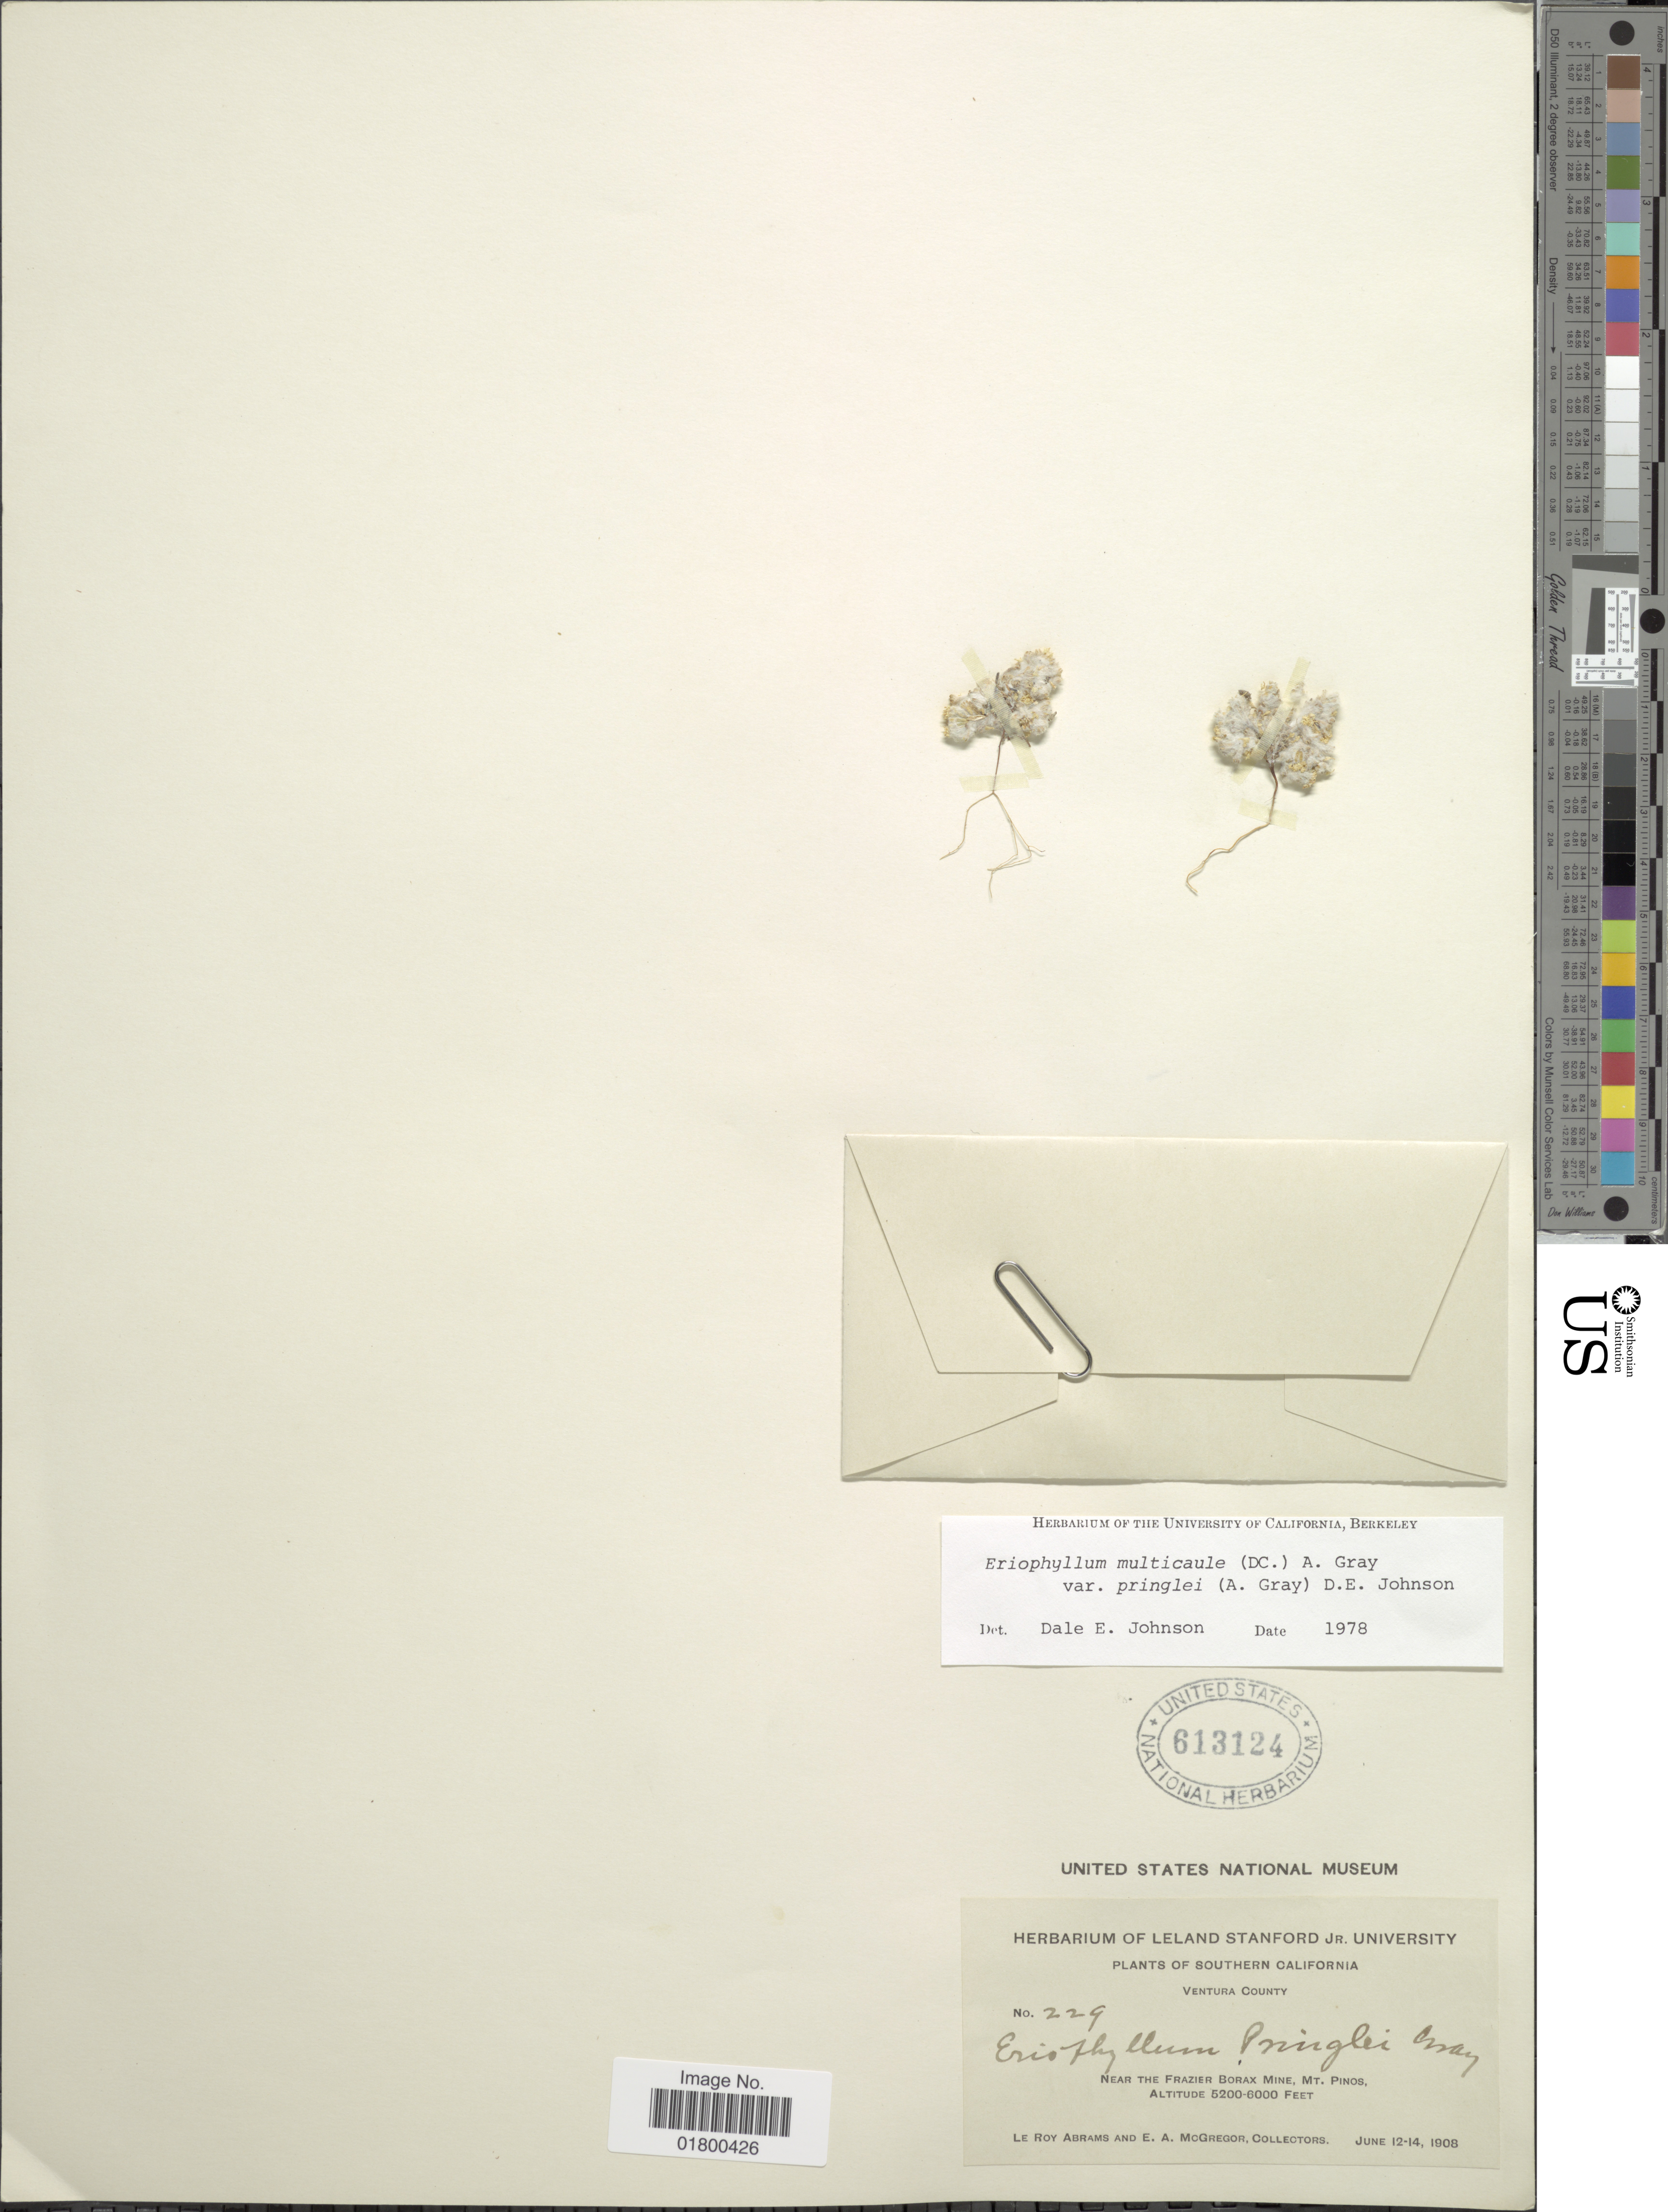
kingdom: Plantae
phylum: Tracheophyta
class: Magnoliopsida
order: Asterales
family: Asteraceae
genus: Eriophyllum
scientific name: Eriophyllum multicaule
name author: (DC.) A. Gray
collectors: L. Abrams & E. A. McGregor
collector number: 229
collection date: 1908-06-12/1908-06-14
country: United States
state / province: California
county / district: Ventura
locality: Southern California, Ventura County, Near The Frazier Borax Mine, Mt. Pinos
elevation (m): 1585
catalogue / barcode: US 613124